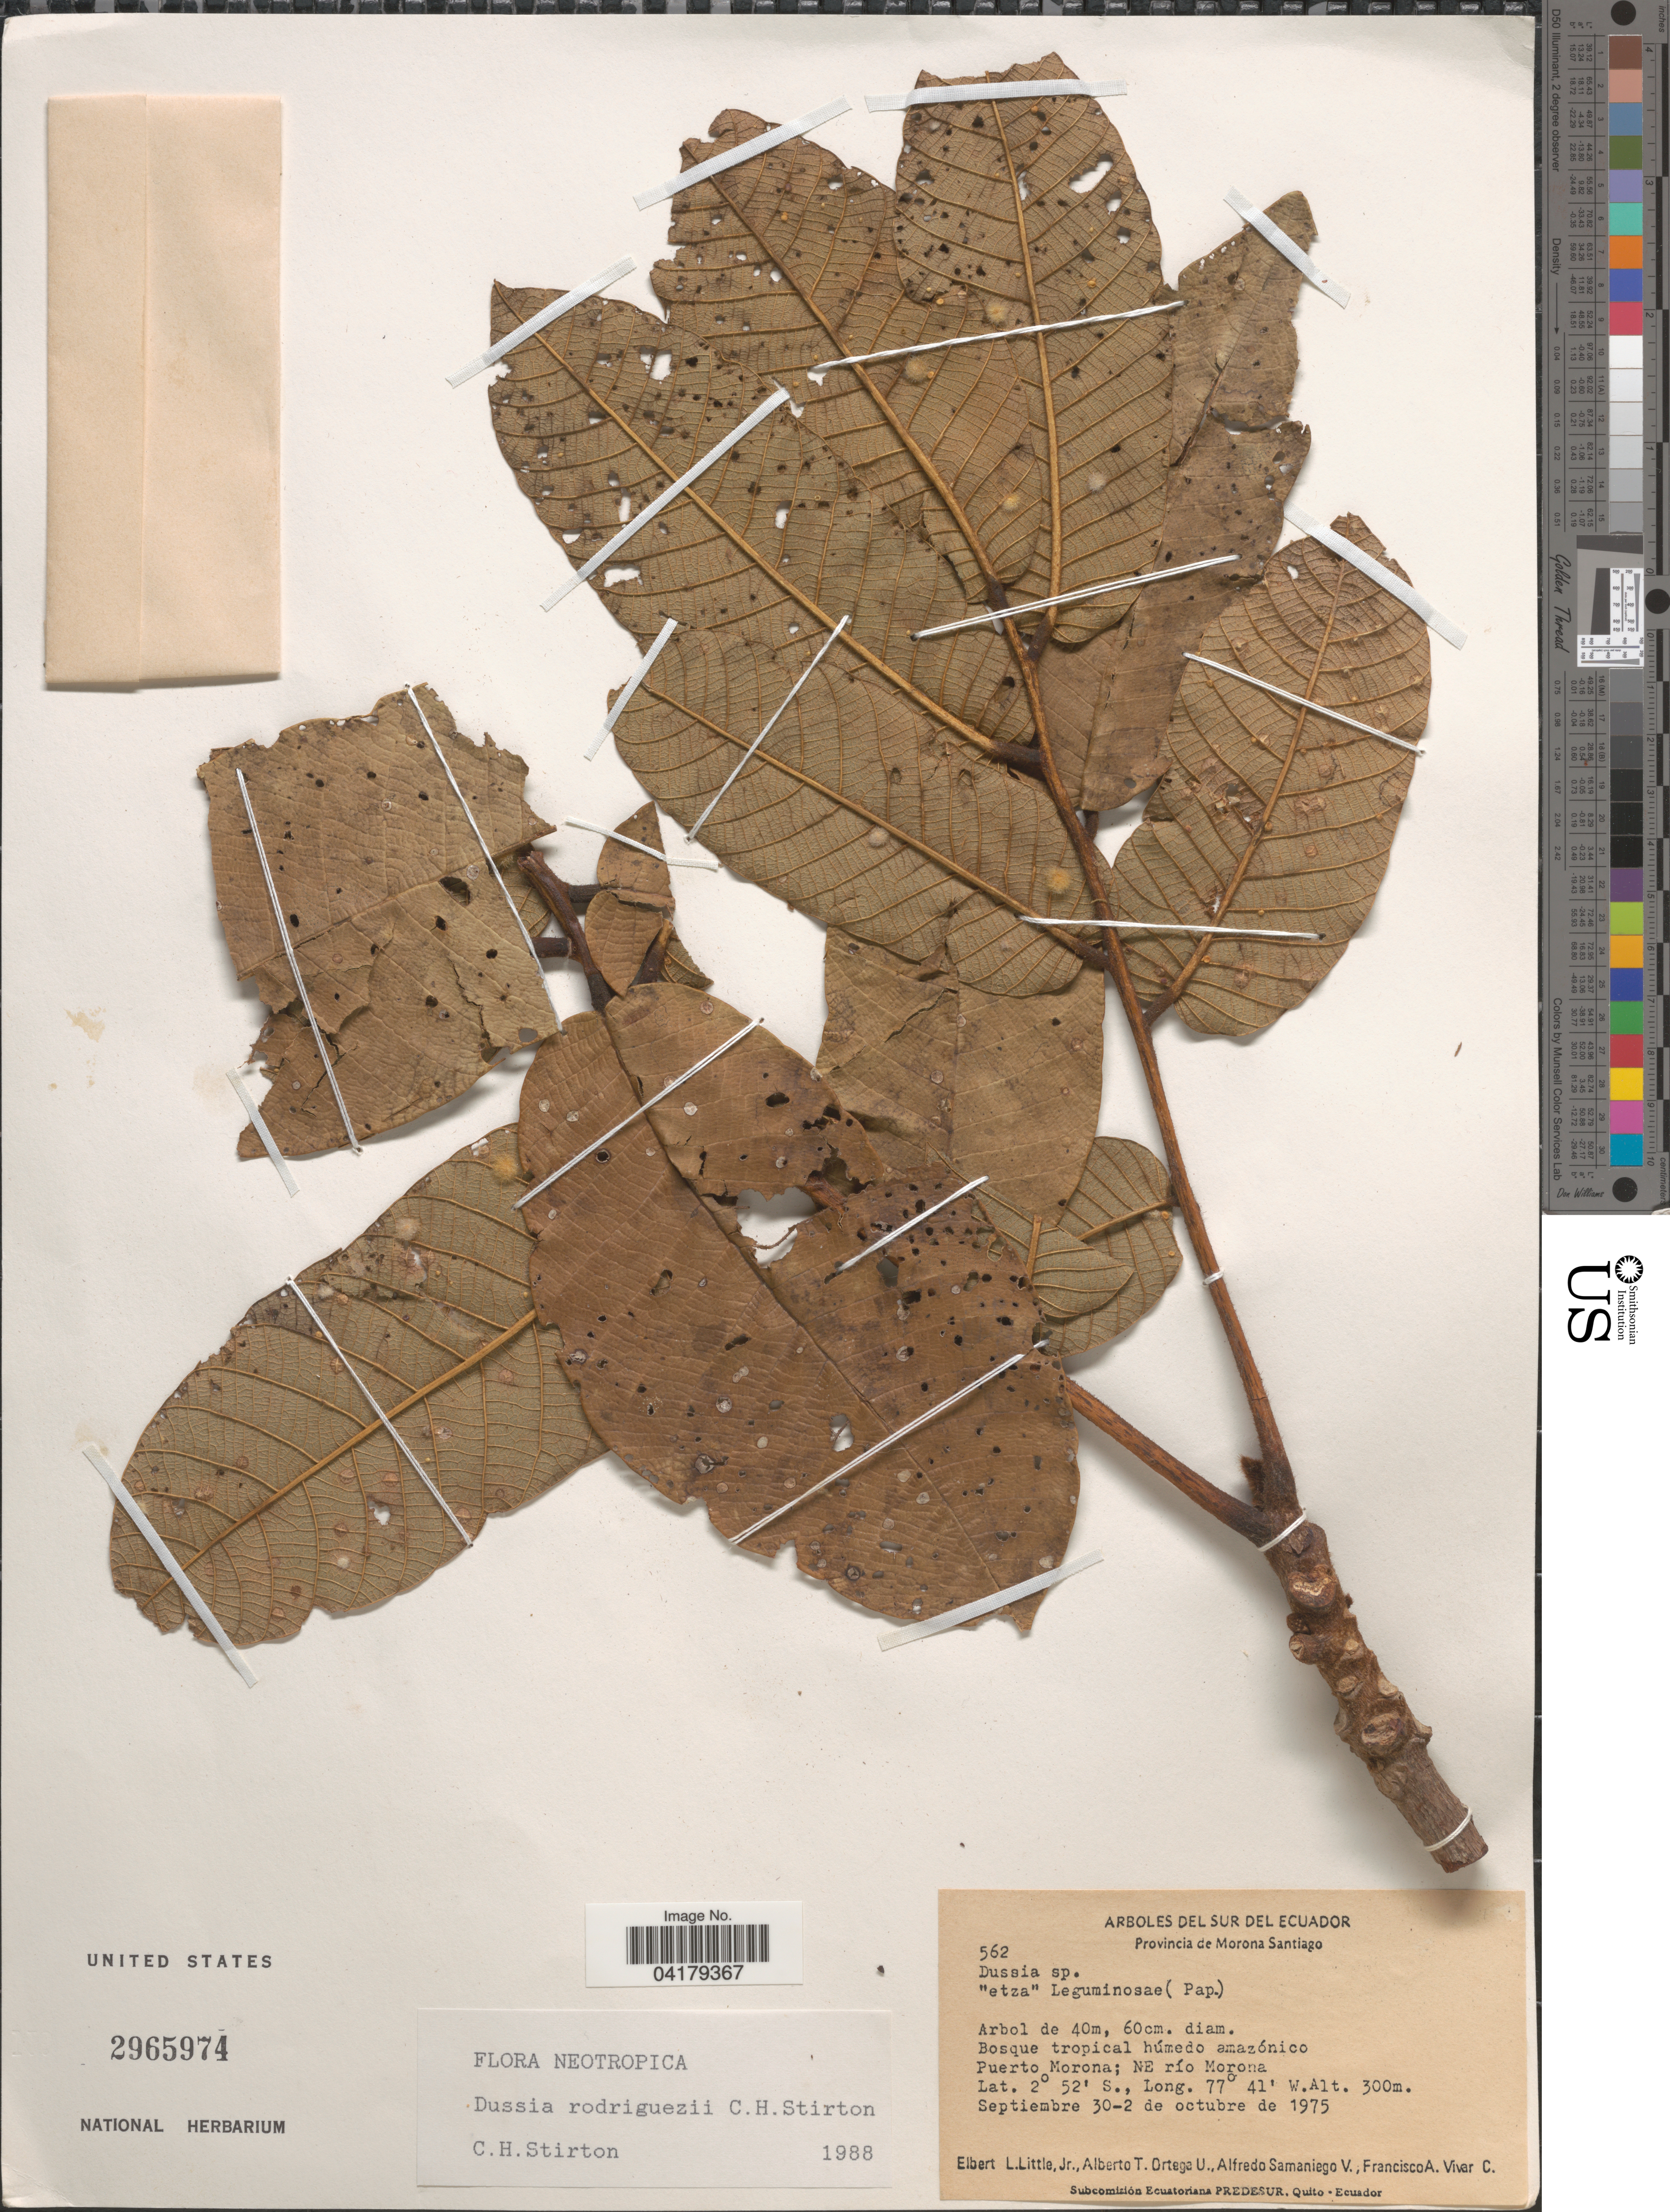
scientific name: unpublished name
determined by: Stirton, Charles H.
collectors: E. L. Little, A. T. Ortega U., A. V. Samaniego & F. A. Vivar C.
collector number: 562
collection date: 1975-09-30/1975-10-02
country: Ecuador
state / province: Morona-Santiago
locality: Bosque tropical húmedo amazónico Puerto Morona; NE río Morona.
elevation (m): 300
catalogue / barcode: US 2965974